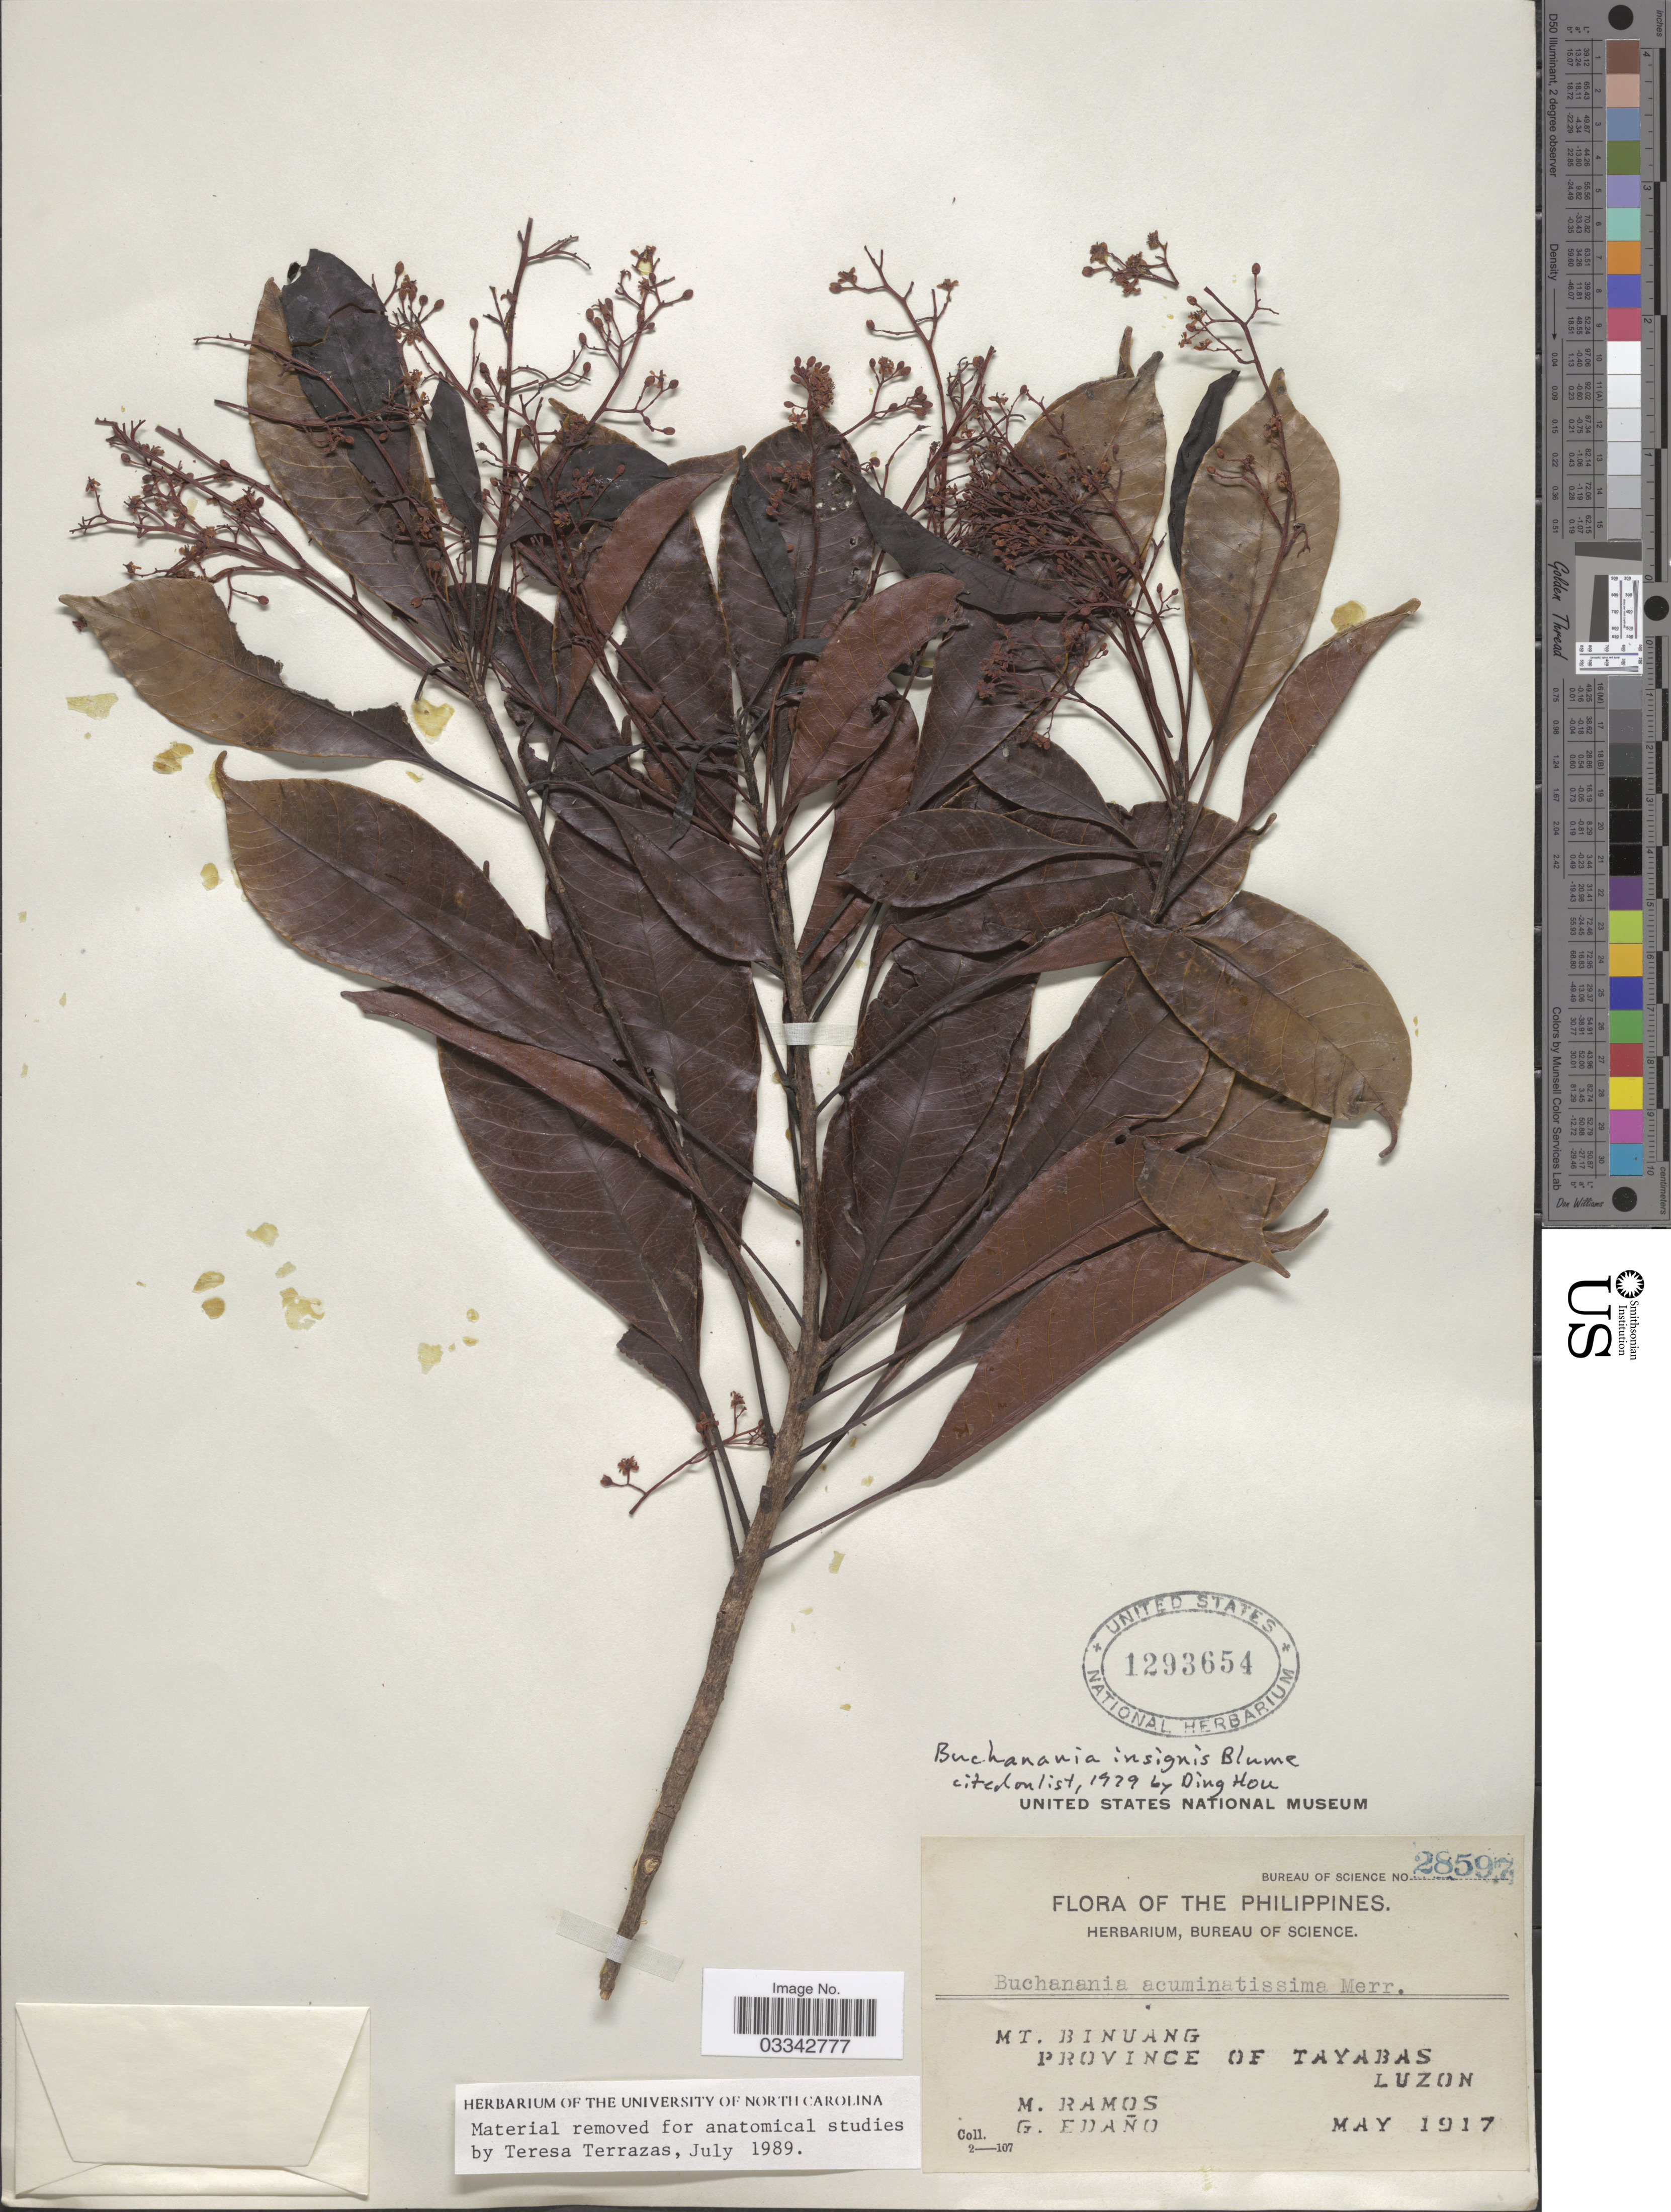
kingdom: Plantae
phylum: Tracheophyta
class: Magnoliopsida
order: Sapindales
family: Anacardiaceae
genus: Buchanania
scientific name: Buchanania insignis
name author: Blume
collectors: M. Ramos & G. Edaño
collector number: Bureau of Science 28597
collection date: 1917-05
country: Philippines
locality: Mt. Binuang, Province of Tayabas, Luzon.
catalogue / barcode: US 1293654